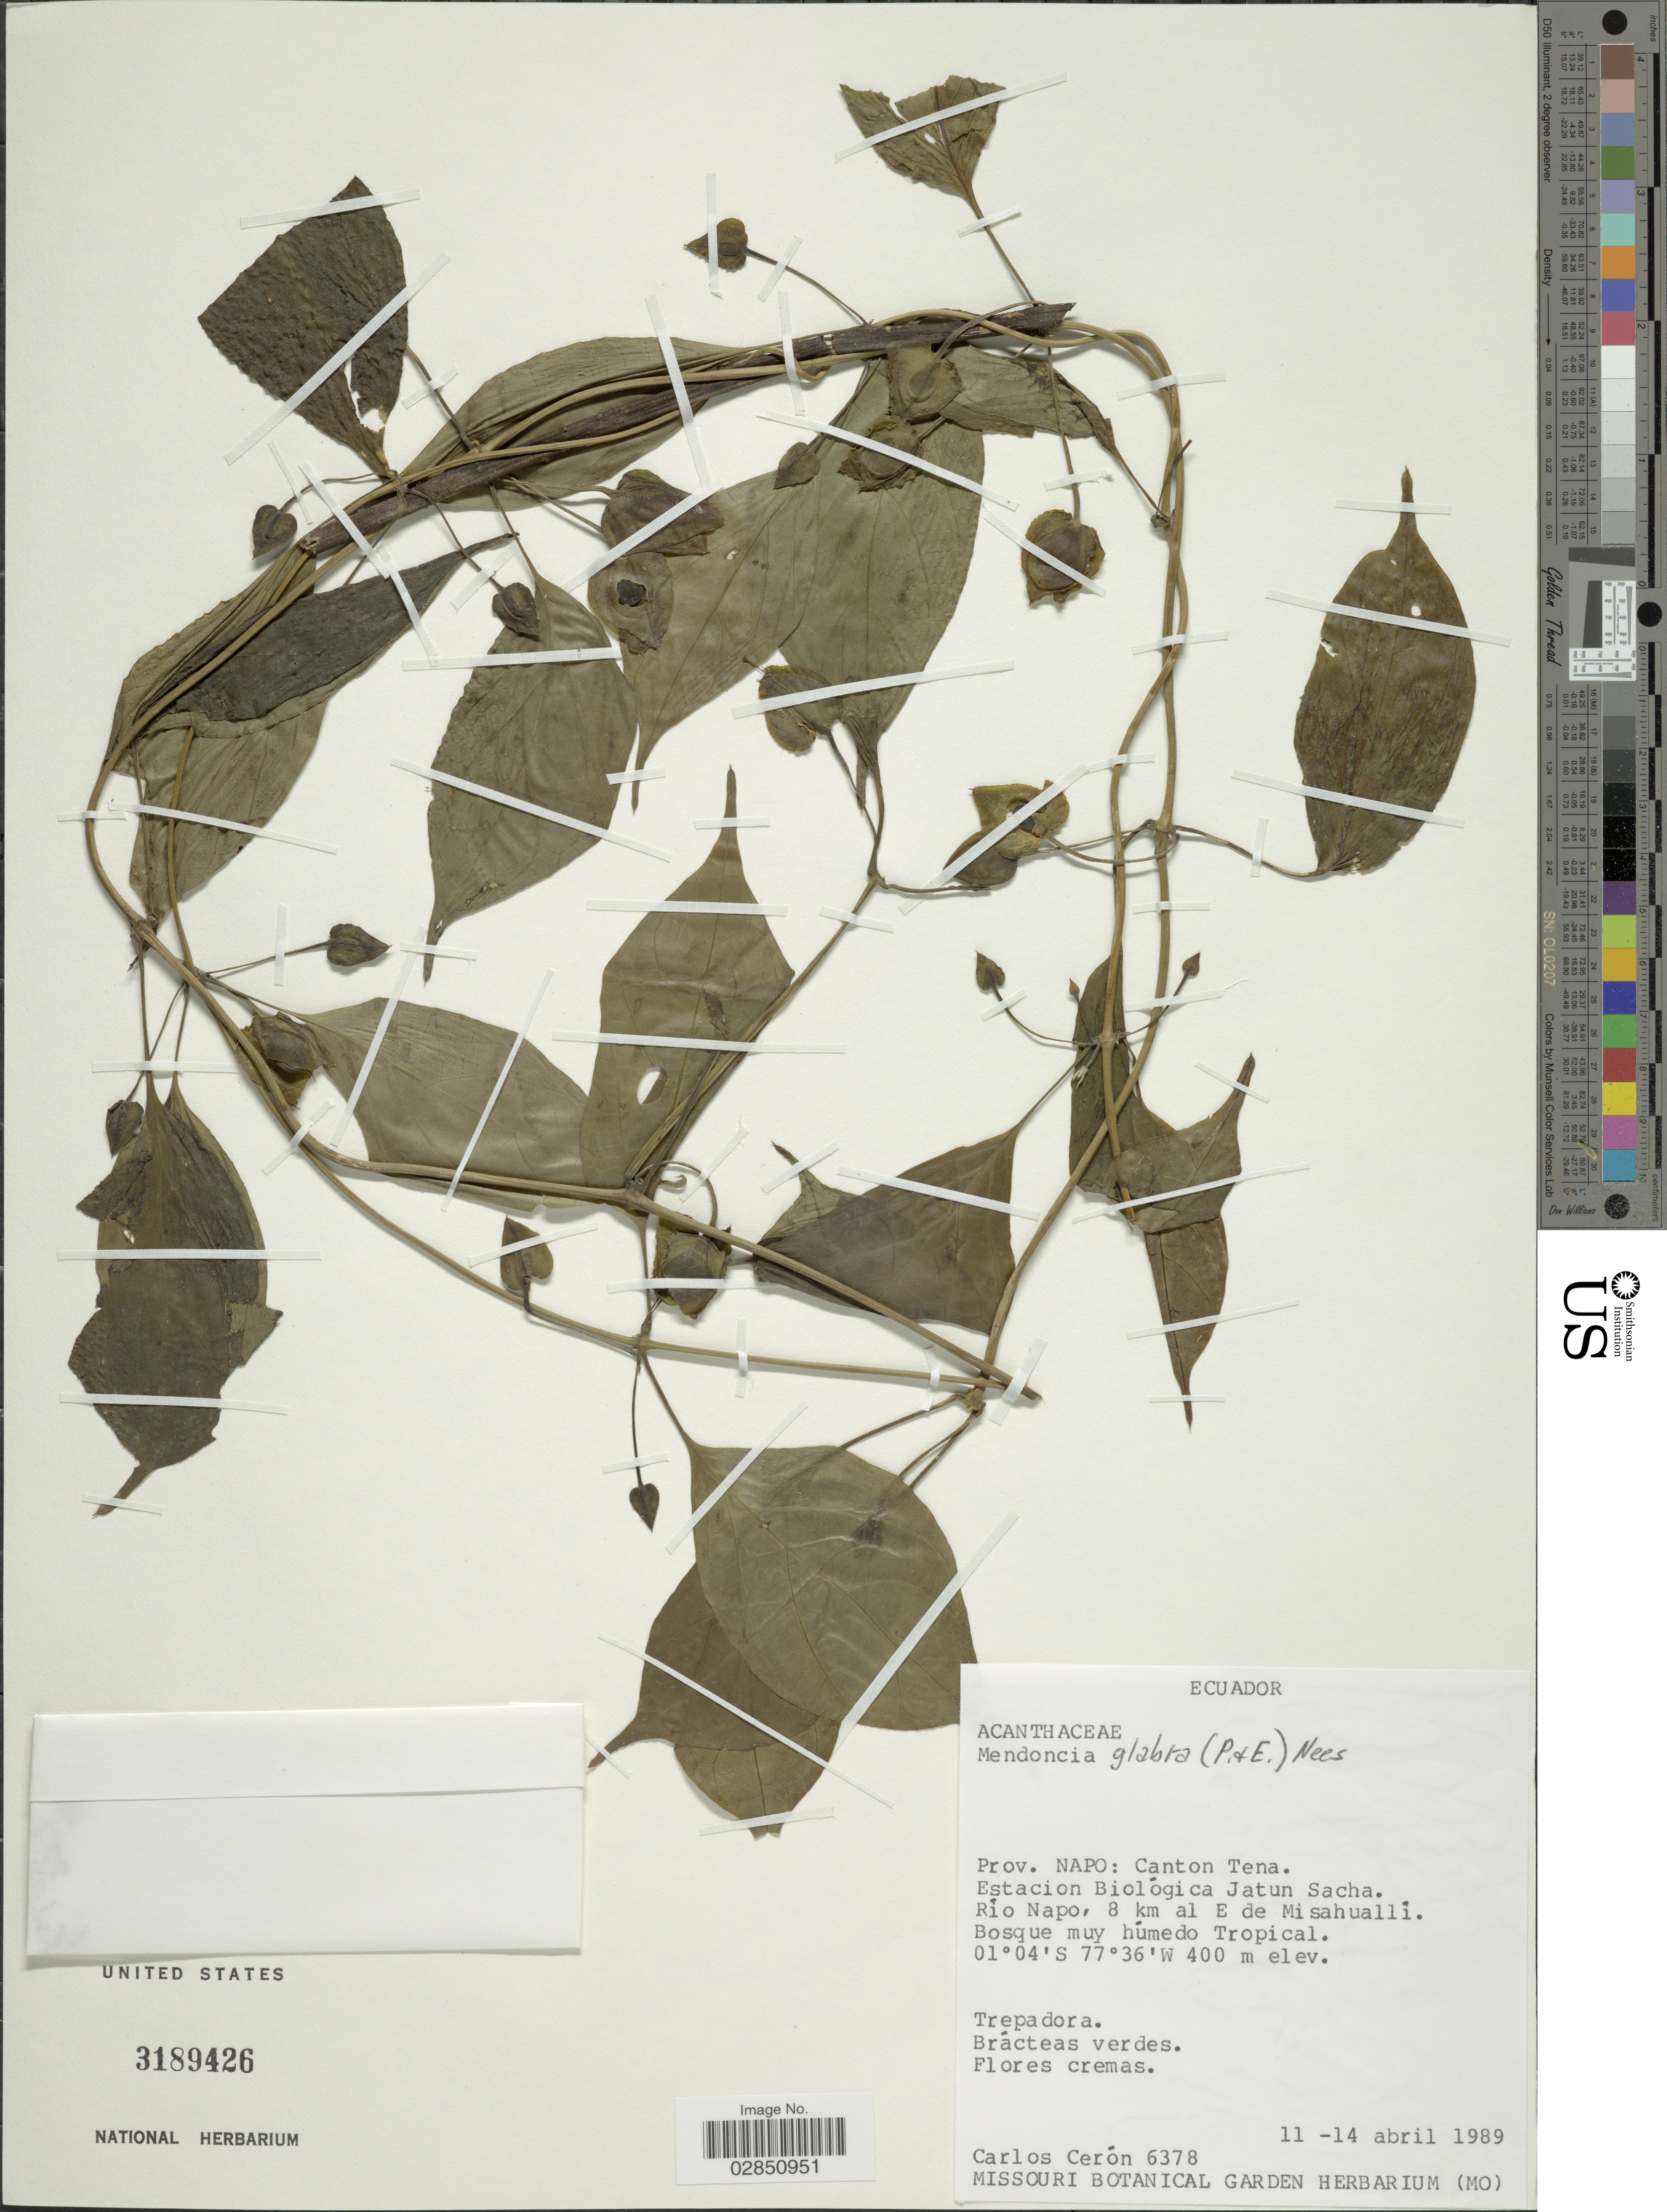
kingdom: Plantae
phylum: Tracheophyta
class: Magnoliopsida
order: Lamiales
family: Acanthaceae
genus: Mendoncia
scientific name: Mendoncia glabra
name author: (Poepp. & Endl.) Nees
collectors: C. E. Cerón M.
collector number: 6378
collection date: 1989-04-11/1989-04-14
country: Ecuador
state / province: Napo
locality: Canton Tena, Estacion Biológica Jatun Sacha, Río Napo, 8 km al E de Misahualli.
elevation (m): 400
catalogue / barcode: US 3189426